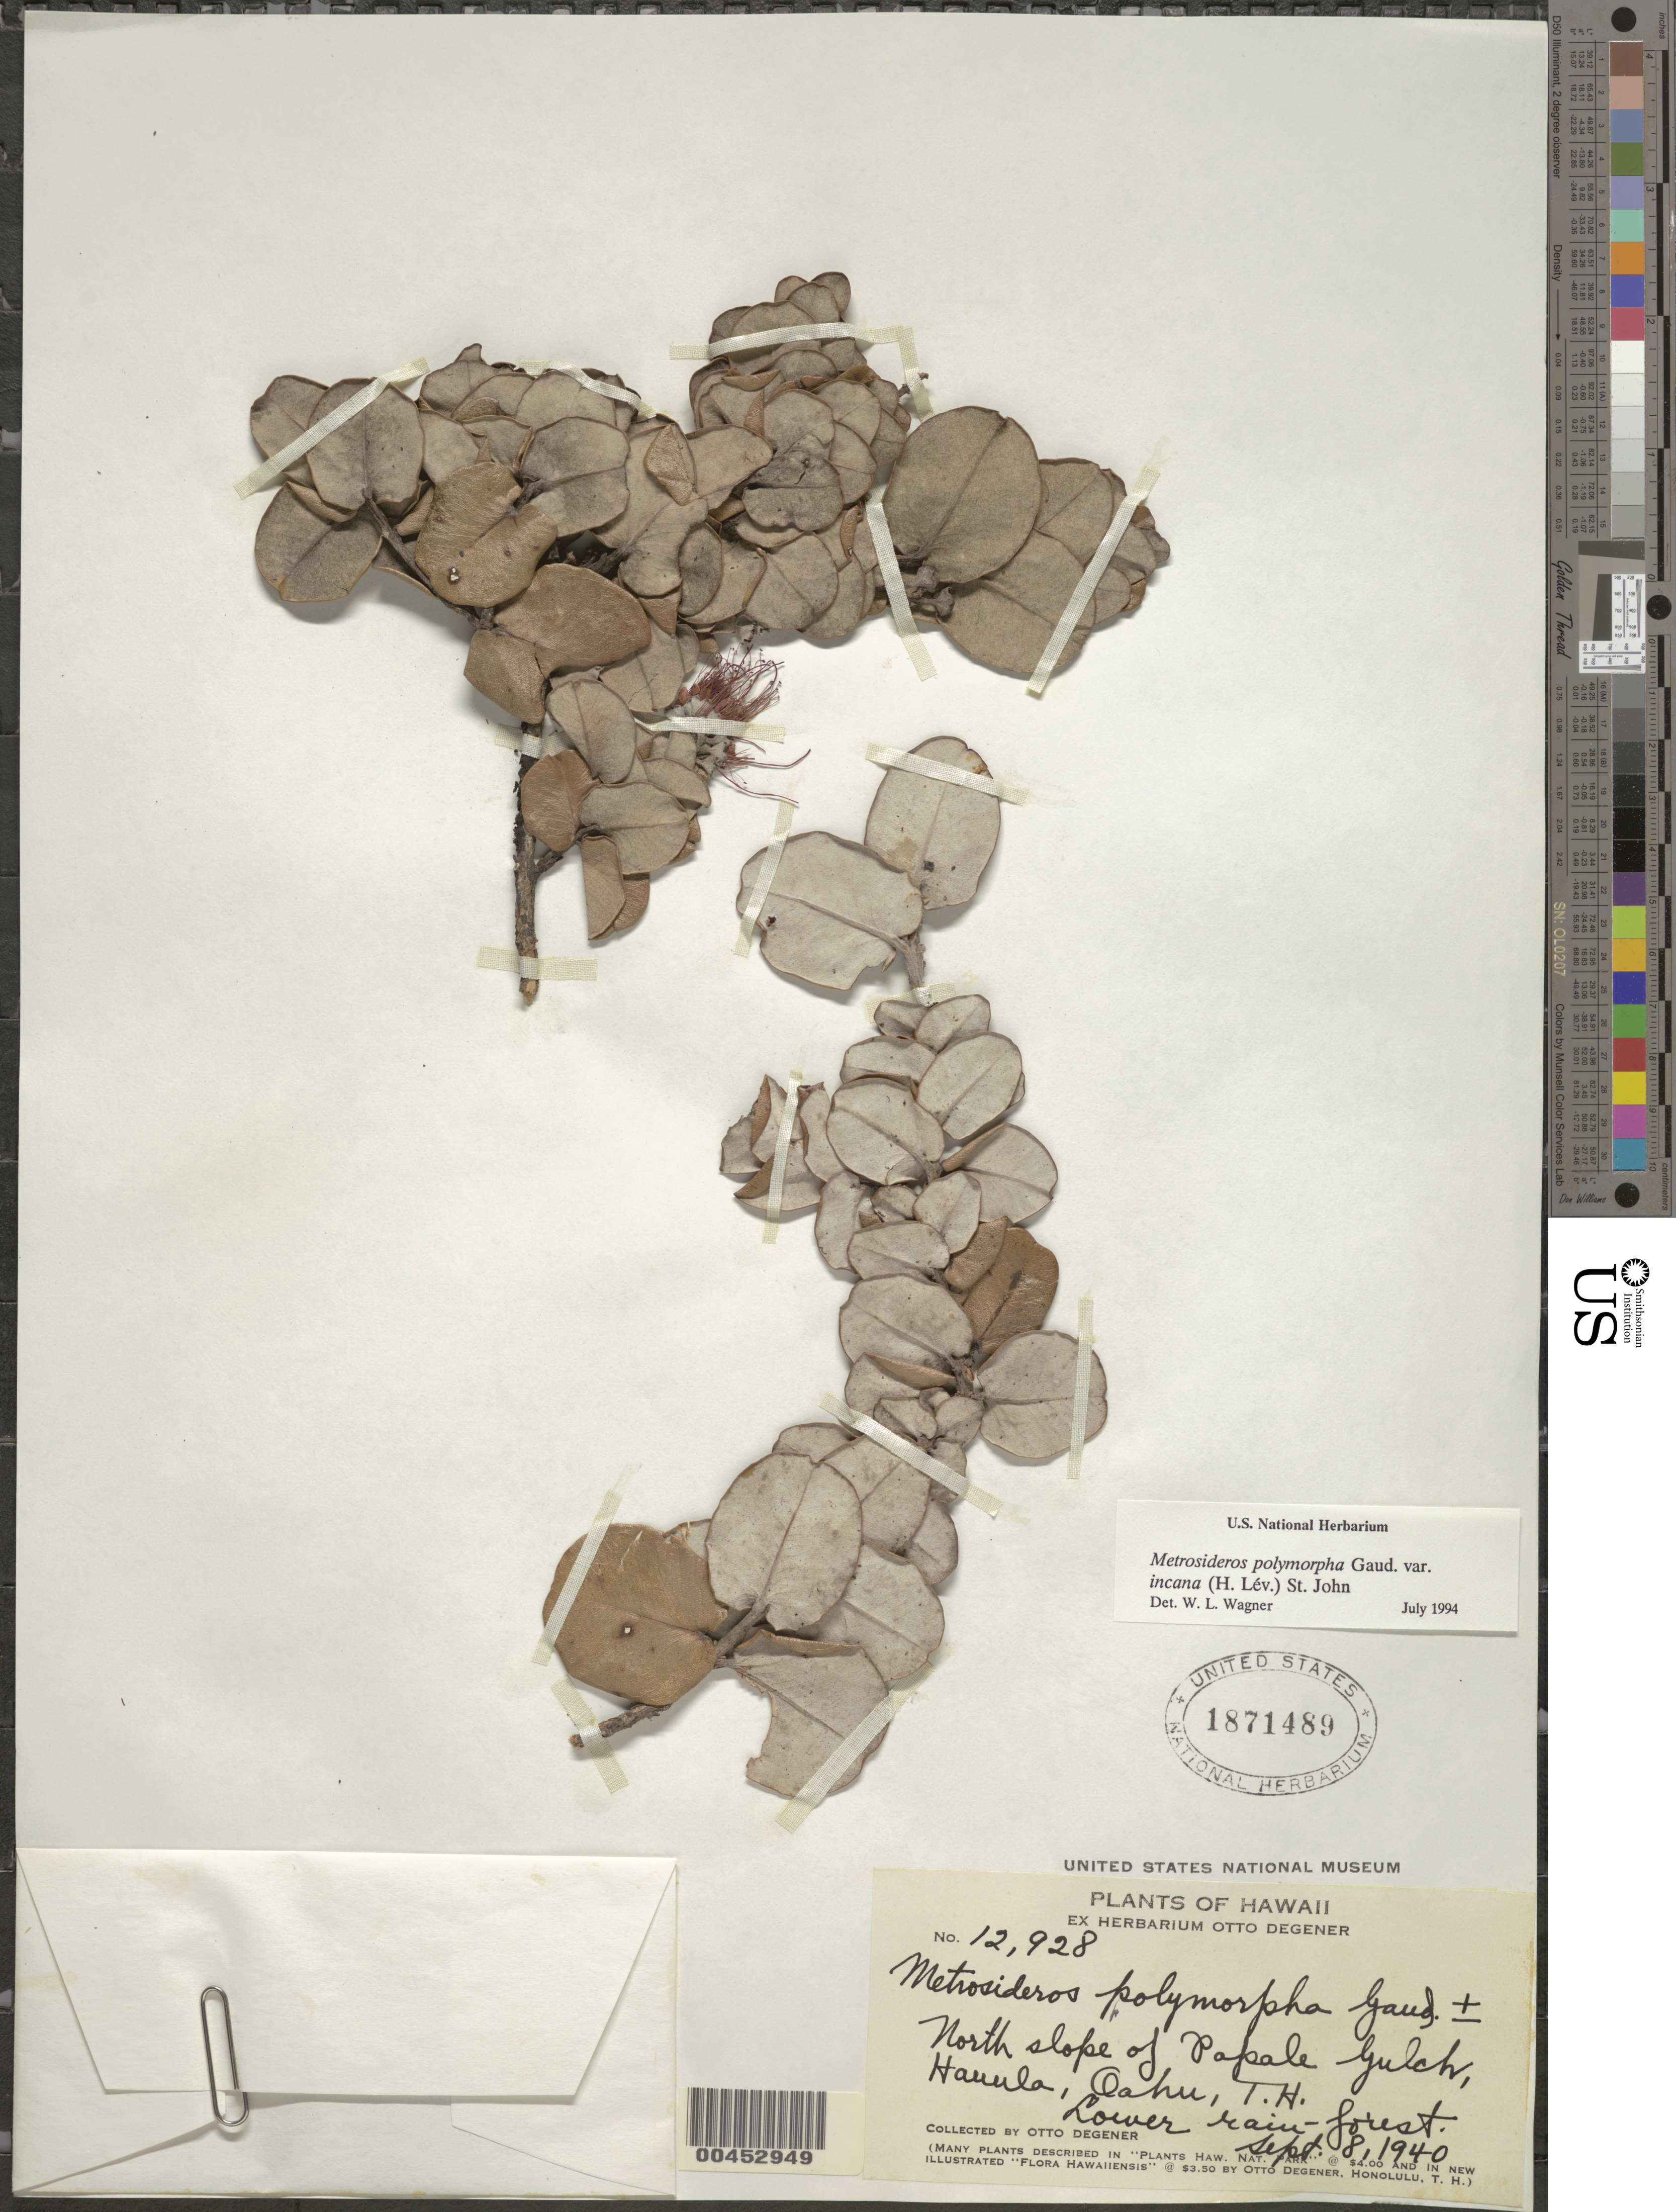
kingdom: Plantae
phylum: Tracheophyta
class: Magnoliopsida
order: Myrtales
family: Myrtaceae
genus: Metrosideros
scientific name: Metrosideros polymorpha var. incana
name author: H. St. John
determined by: Wagner, W. L., (BOT), Smithsonian Institution - National Museum of Natural History (UNITED STATES)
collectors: O. Degener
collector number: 12928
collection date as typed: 8 Sep 1940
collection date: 1940-09-08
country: United States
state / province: Hawaii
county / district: Honolulu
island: Oahu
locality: N slope of Papale Gulch, Hauula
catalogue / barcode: US 1871489